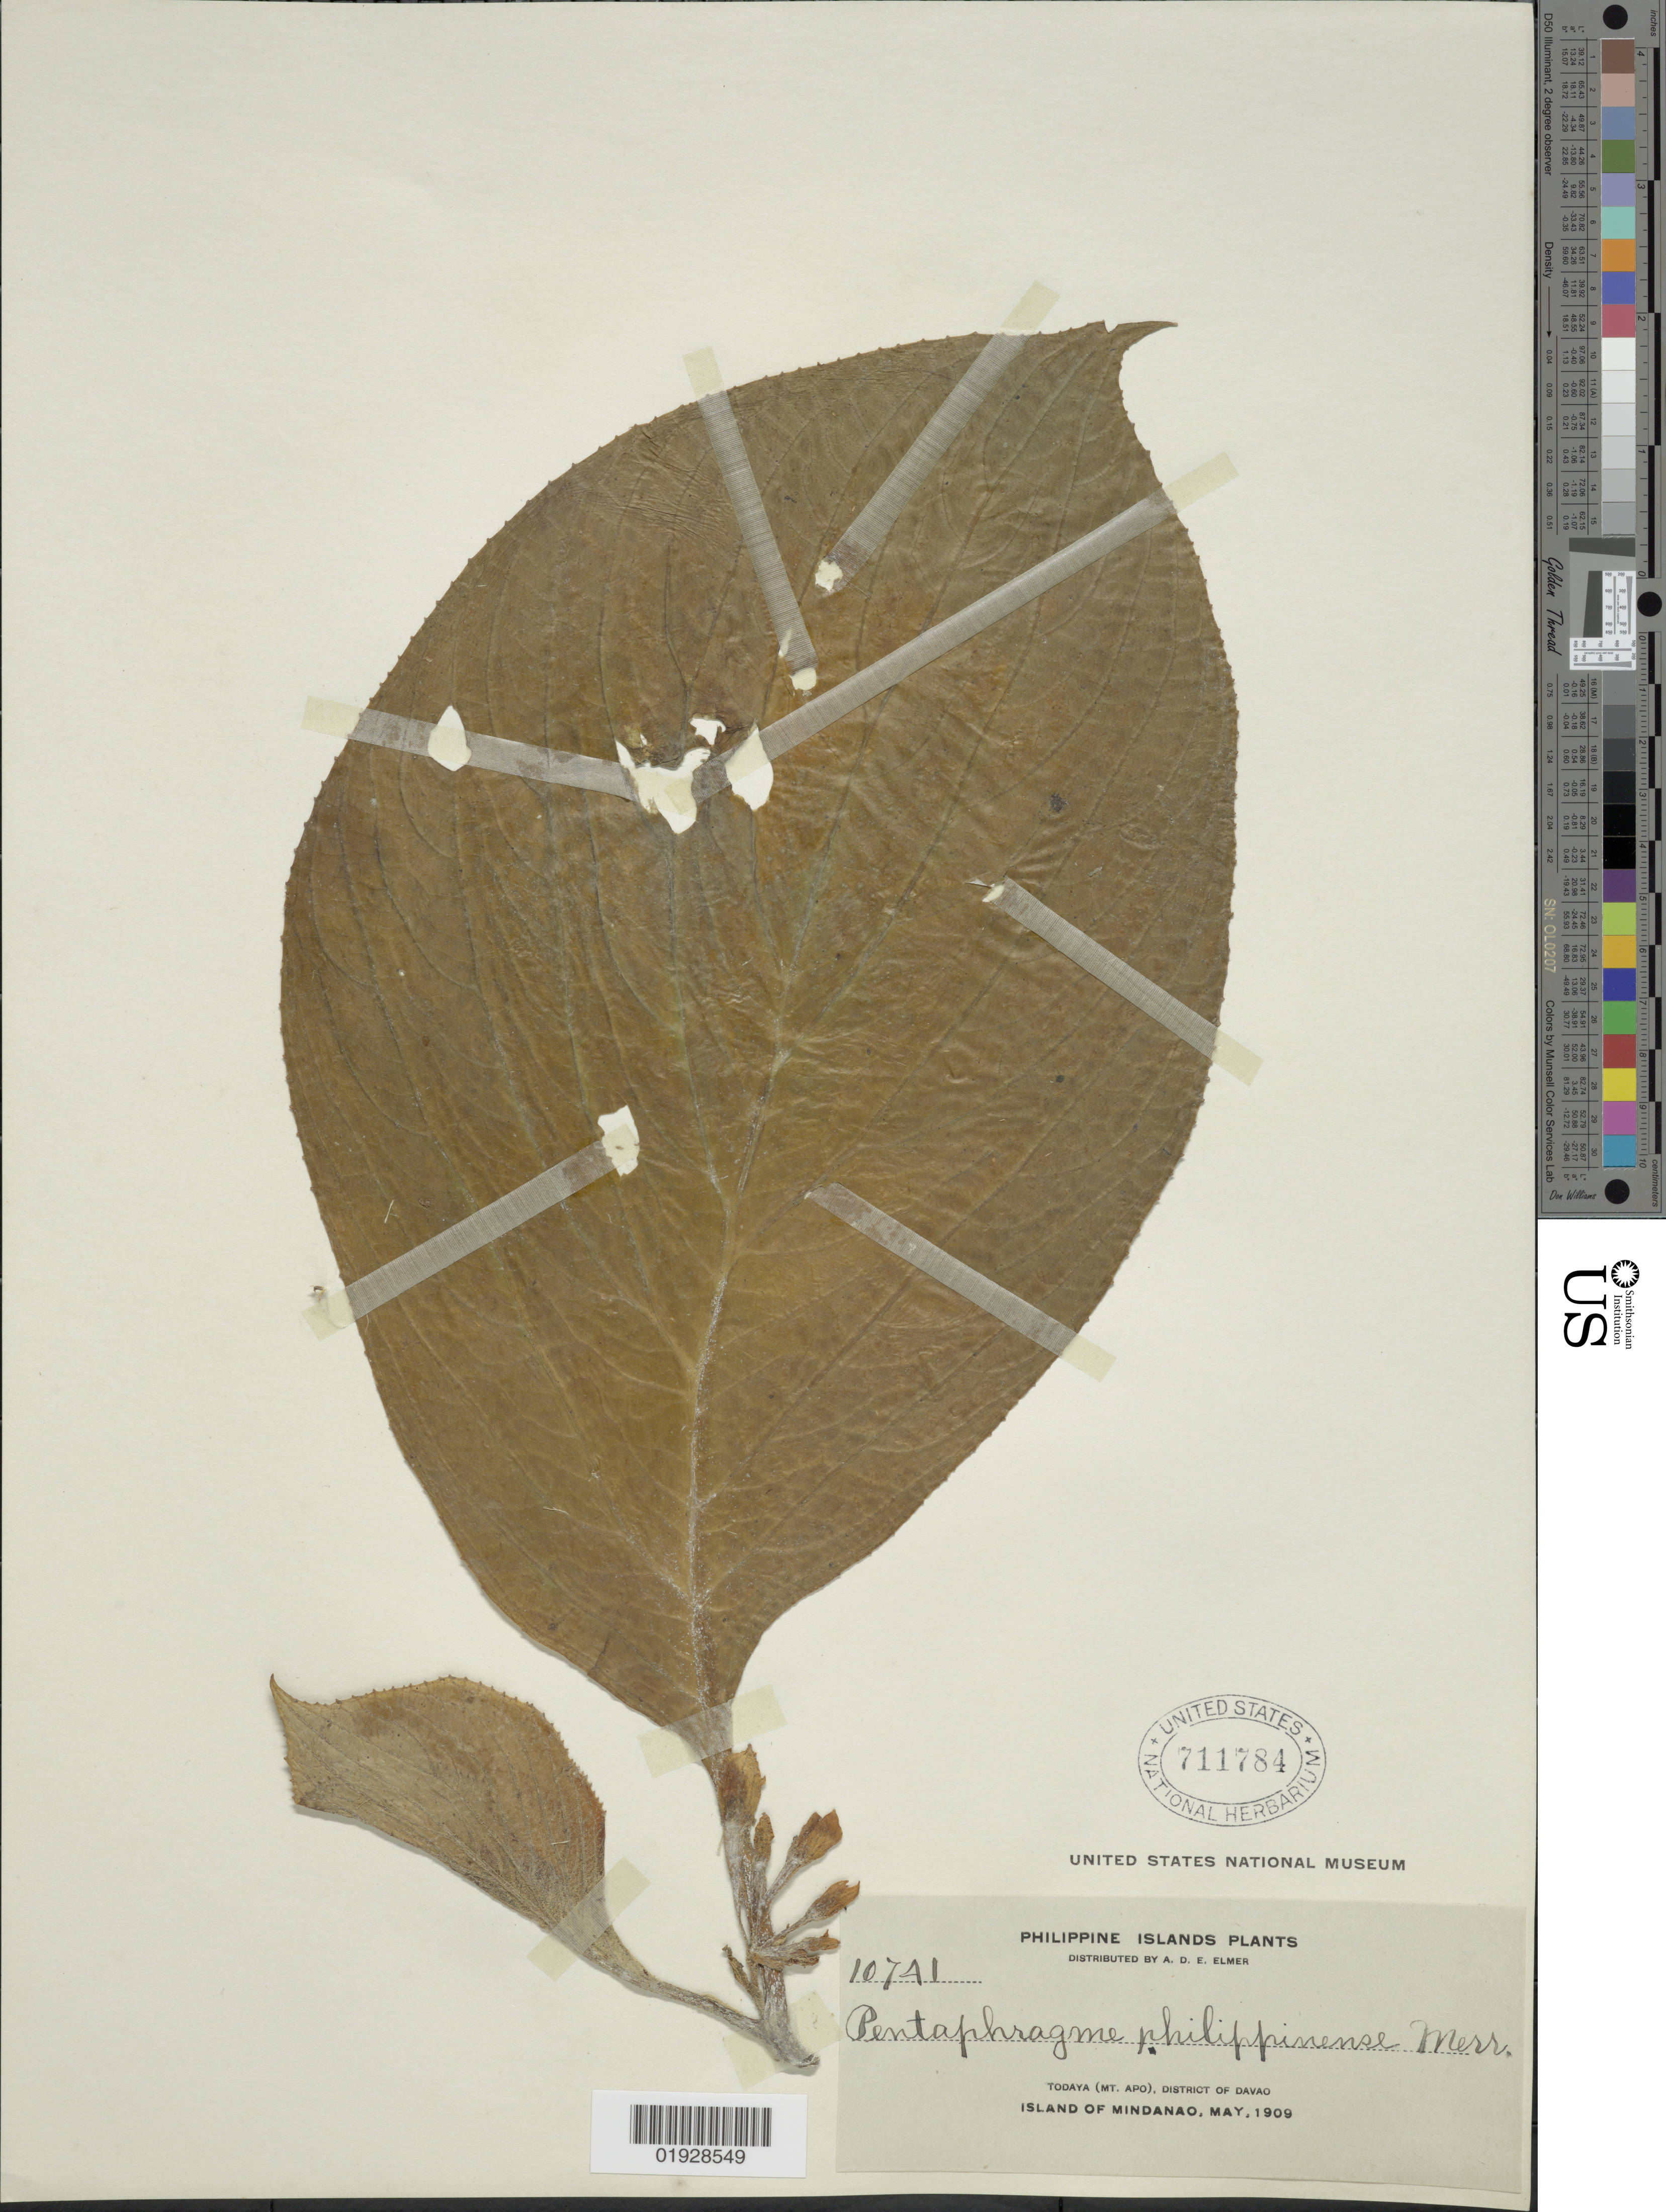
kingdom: Plantae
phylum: Tracheophyta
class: Magnoliopsida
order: Asterales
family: Pentaphragmataceae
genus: Pentaphragma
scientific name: Pentaphragma philippinensis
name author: Merr.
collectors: A. D. E. Elmer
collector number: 10741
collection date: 1909-05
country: Philippines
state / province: Davao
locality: Todaya (Mt. Apo). Island of Mindanao.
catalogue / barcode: US 711784